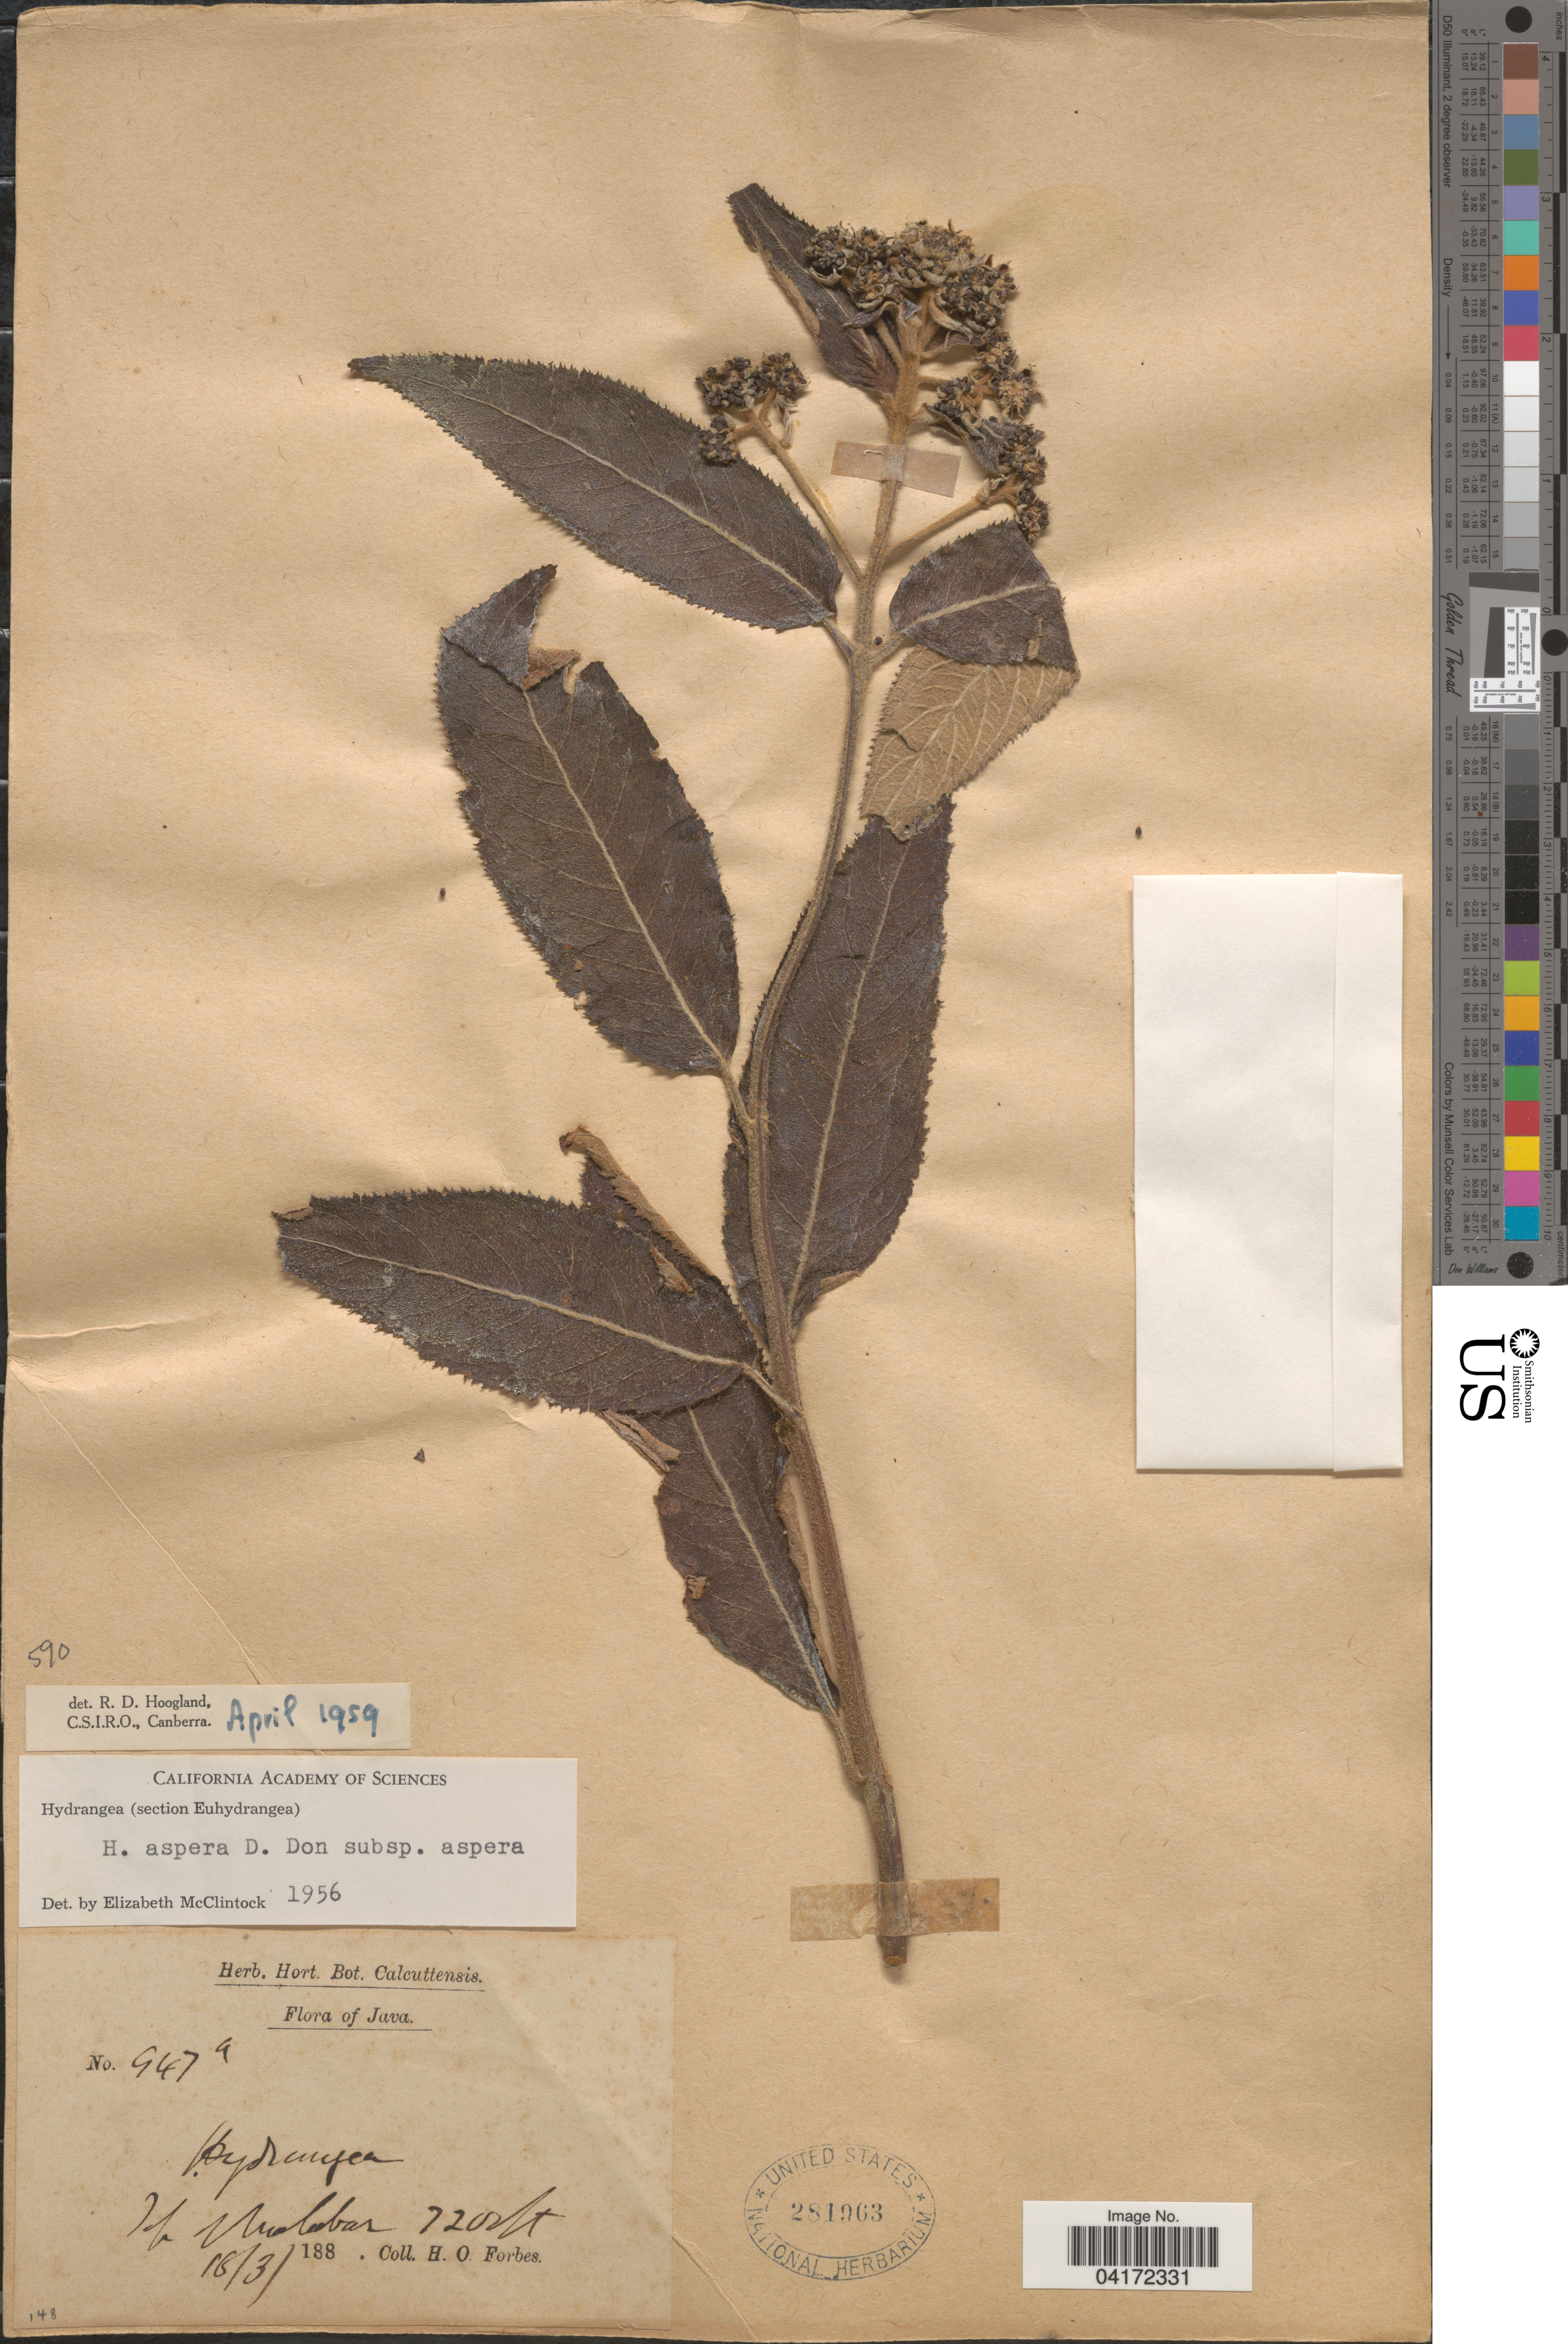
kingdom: Plantae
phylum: Tracheophyta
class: Magnoliopsida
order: Cornales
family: Hydrangeaceae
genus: Hydrangea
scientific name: Hydrangea aspera subsp. aspera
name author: Buch.-Ham. ex D. Don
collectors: H. O. Forbes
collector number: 947a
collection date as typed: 16/3/188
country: Indonesia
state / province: Java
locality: Top Malabar. [interpreted]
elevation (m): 2195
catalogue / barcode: US 281963